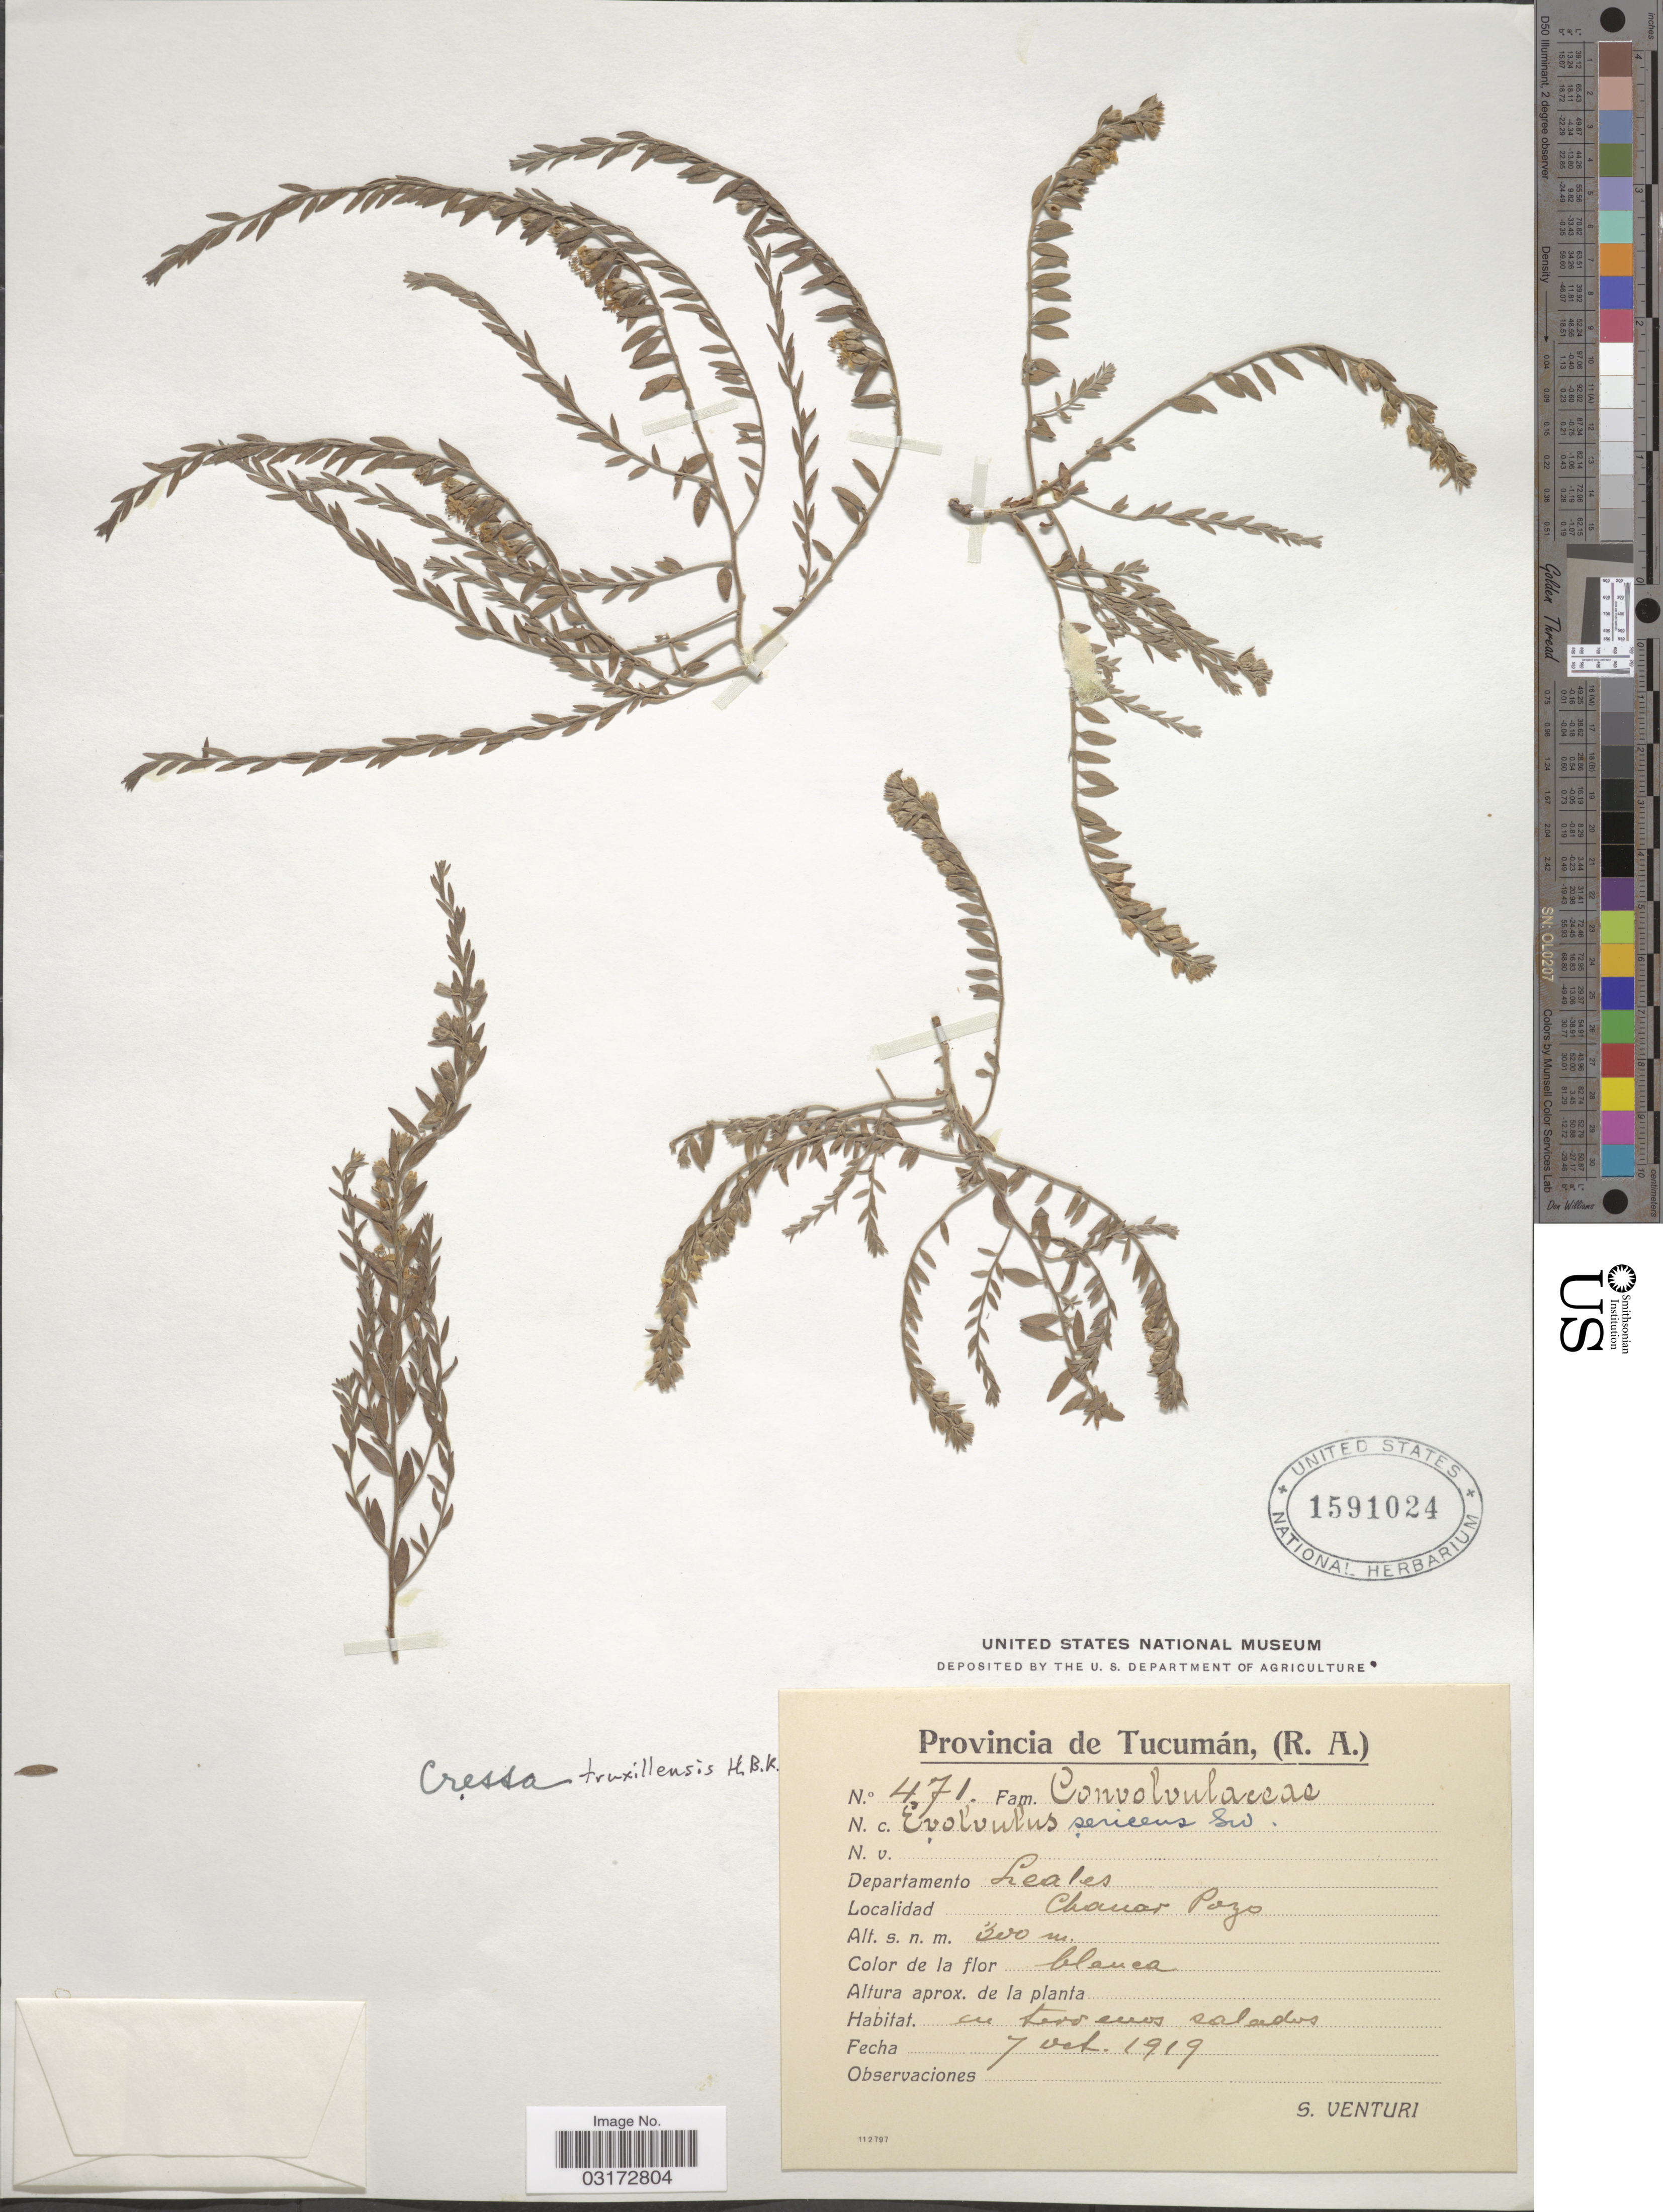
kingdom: Plantae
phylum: Tracheophyta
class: Magnoliopsida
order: Solanales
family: Convolvulaceae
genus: Cressa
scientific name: Cressa truxillensis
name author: Kunth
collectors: S. Venturi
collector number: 471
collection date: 1919-10-07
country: Argentina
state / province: Tucuman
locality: Departamento Leales, Chanar Pozo.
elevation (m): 300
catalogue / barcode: US 1591024